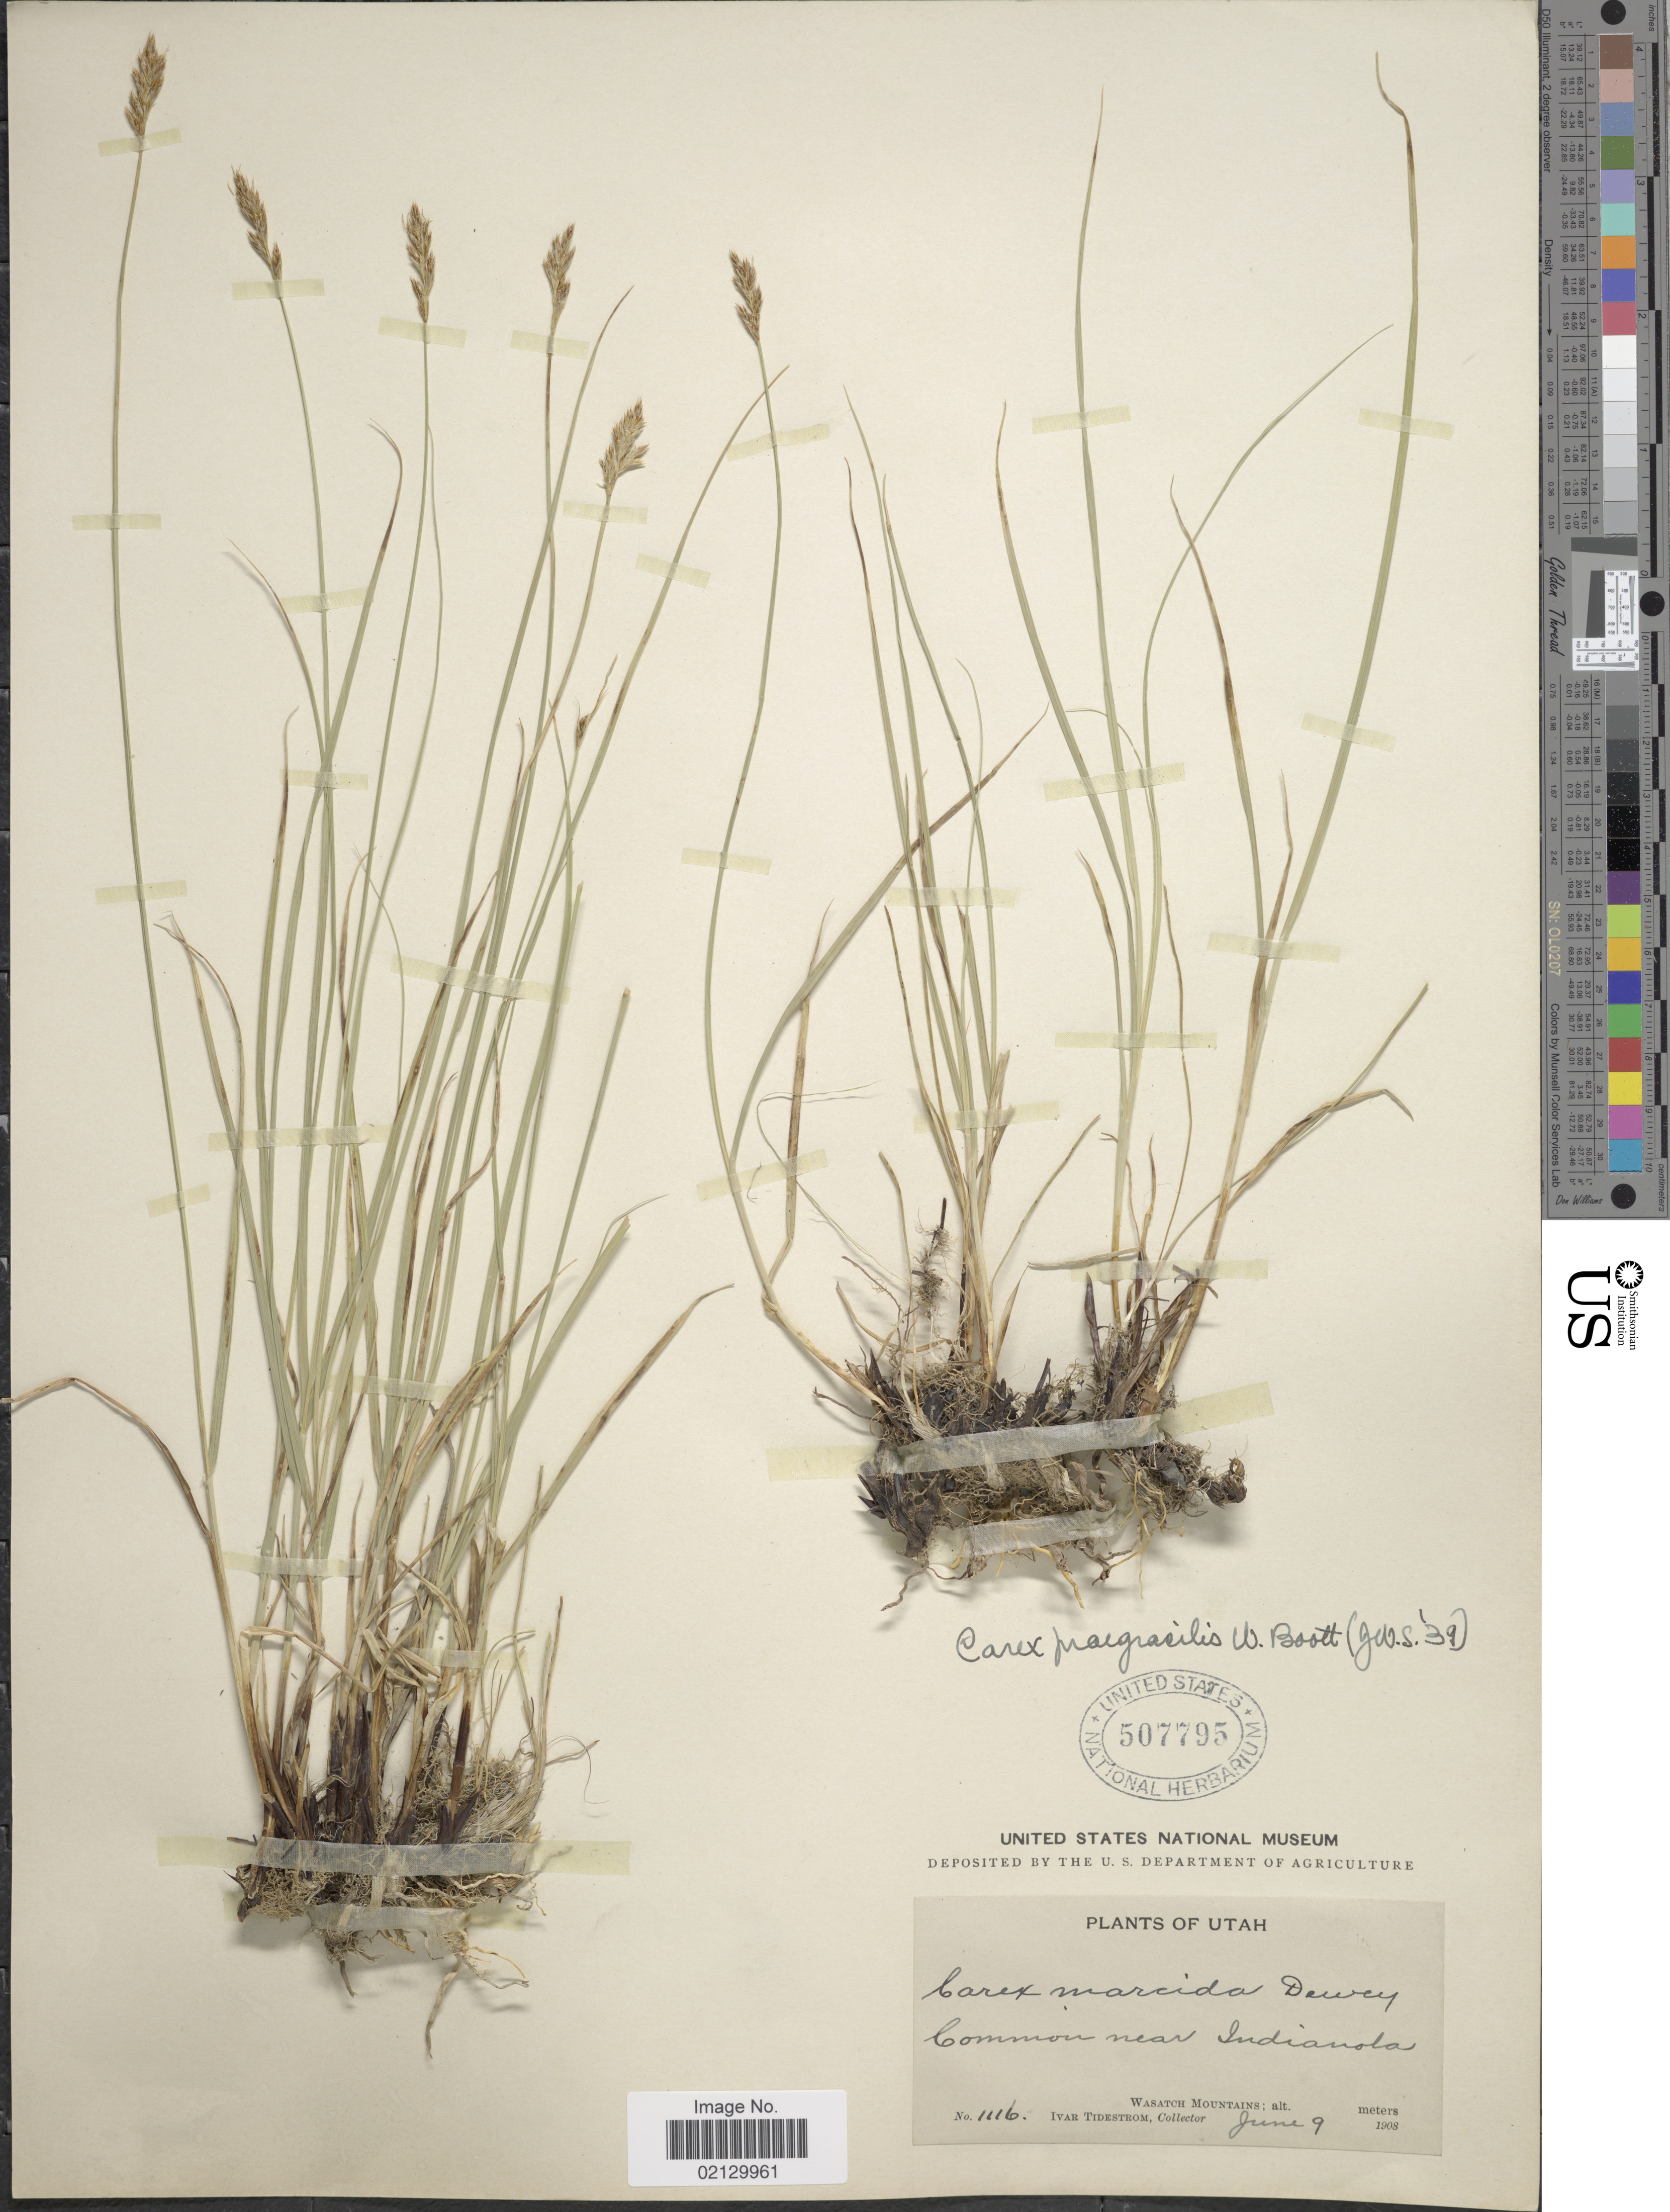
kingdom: Plantae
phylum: Tracheophyta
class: Liliopsida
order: Poales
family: Cyperaceae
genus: Carex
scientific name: Carex praegracilis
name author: W. Boott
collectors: I. F. Tidestrom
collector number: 1116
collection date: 1908-06-09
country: United States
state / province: Utah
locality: Near Indianola, Wasatch Mountains.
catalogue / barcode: US 507795